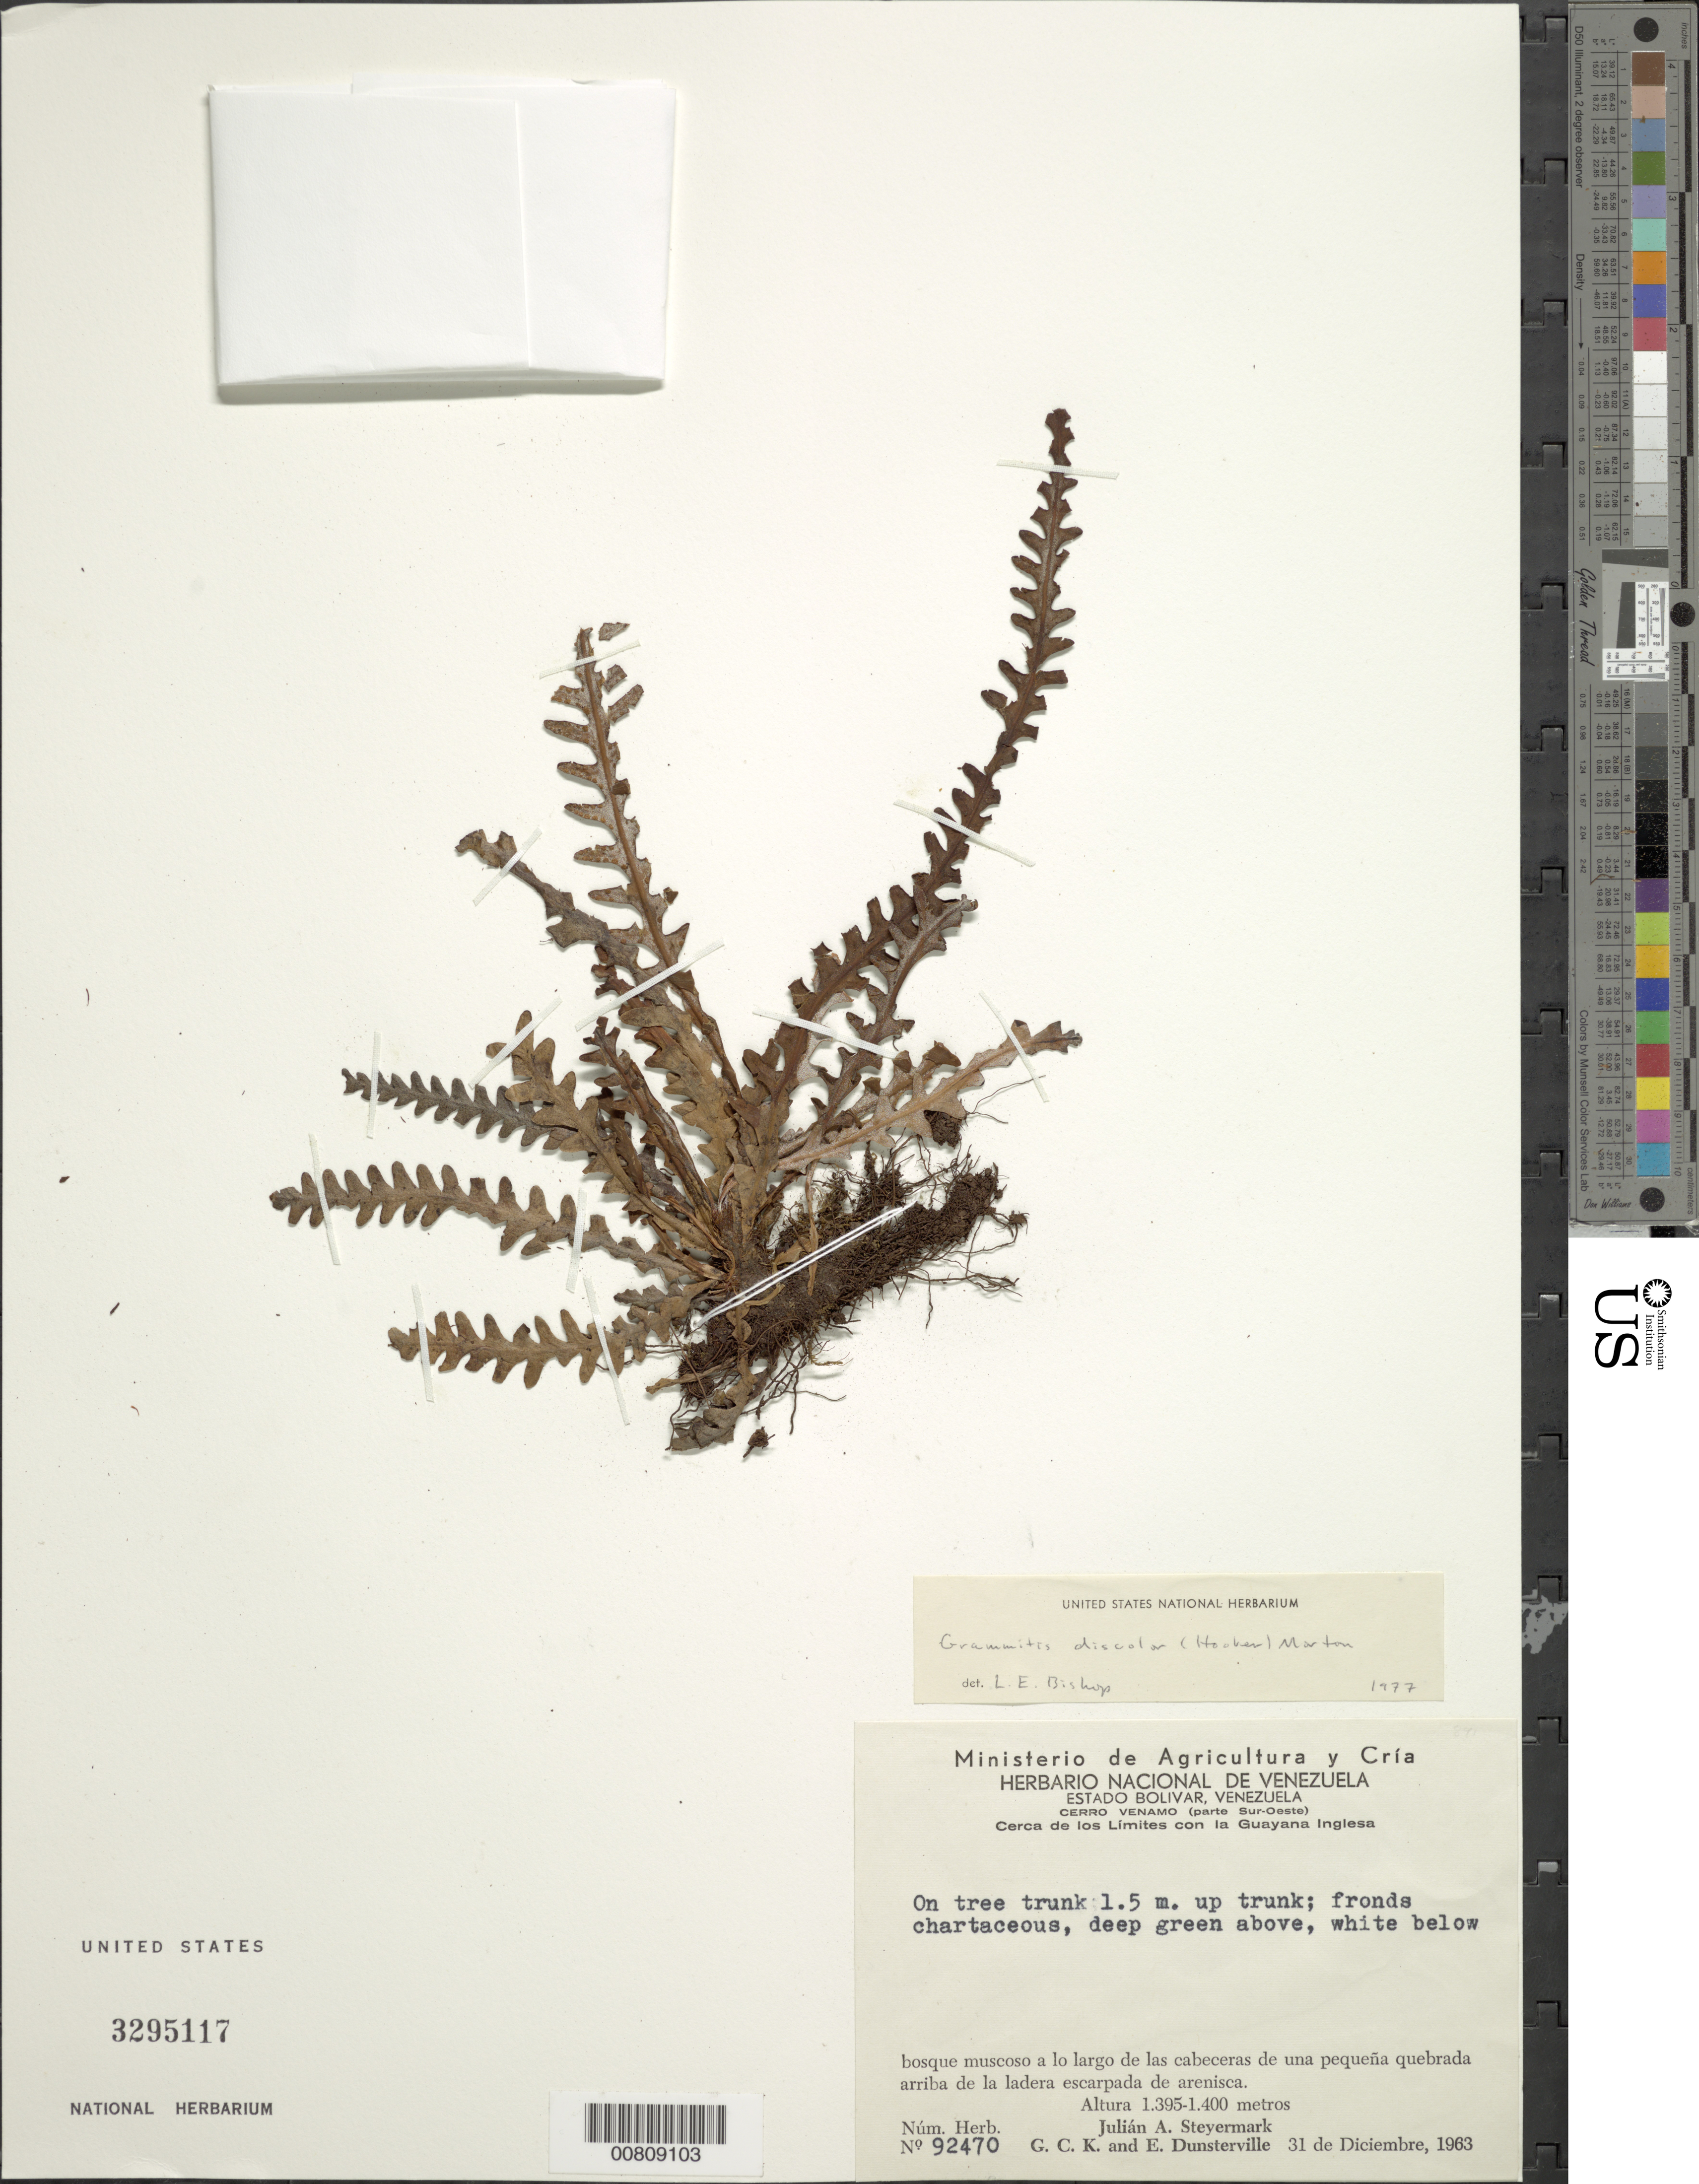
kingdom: Plantae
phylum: Tracheophyta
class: Polypodiopsida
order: Polypodiales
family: Polypodiaceae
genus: Ceradenia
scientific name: Ceradenia discolor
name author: (Hook.) L.E. Bishop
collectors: J. Steyermark, G. C. K. Dunsterville & E. Dunsterville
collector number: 94270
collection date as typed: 31-Dec-63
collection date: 1963-12-31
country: Venezuela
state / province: Bolívar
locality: Cerro Venamo, SW part, cerca de los limites con la Guyana Inglesa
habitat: Bosque muscoso a lo largo de las cabeceras de una pequena quebrada arriba de la ladera escarpada de arenisca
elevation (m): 1395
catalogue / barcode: US 3295117